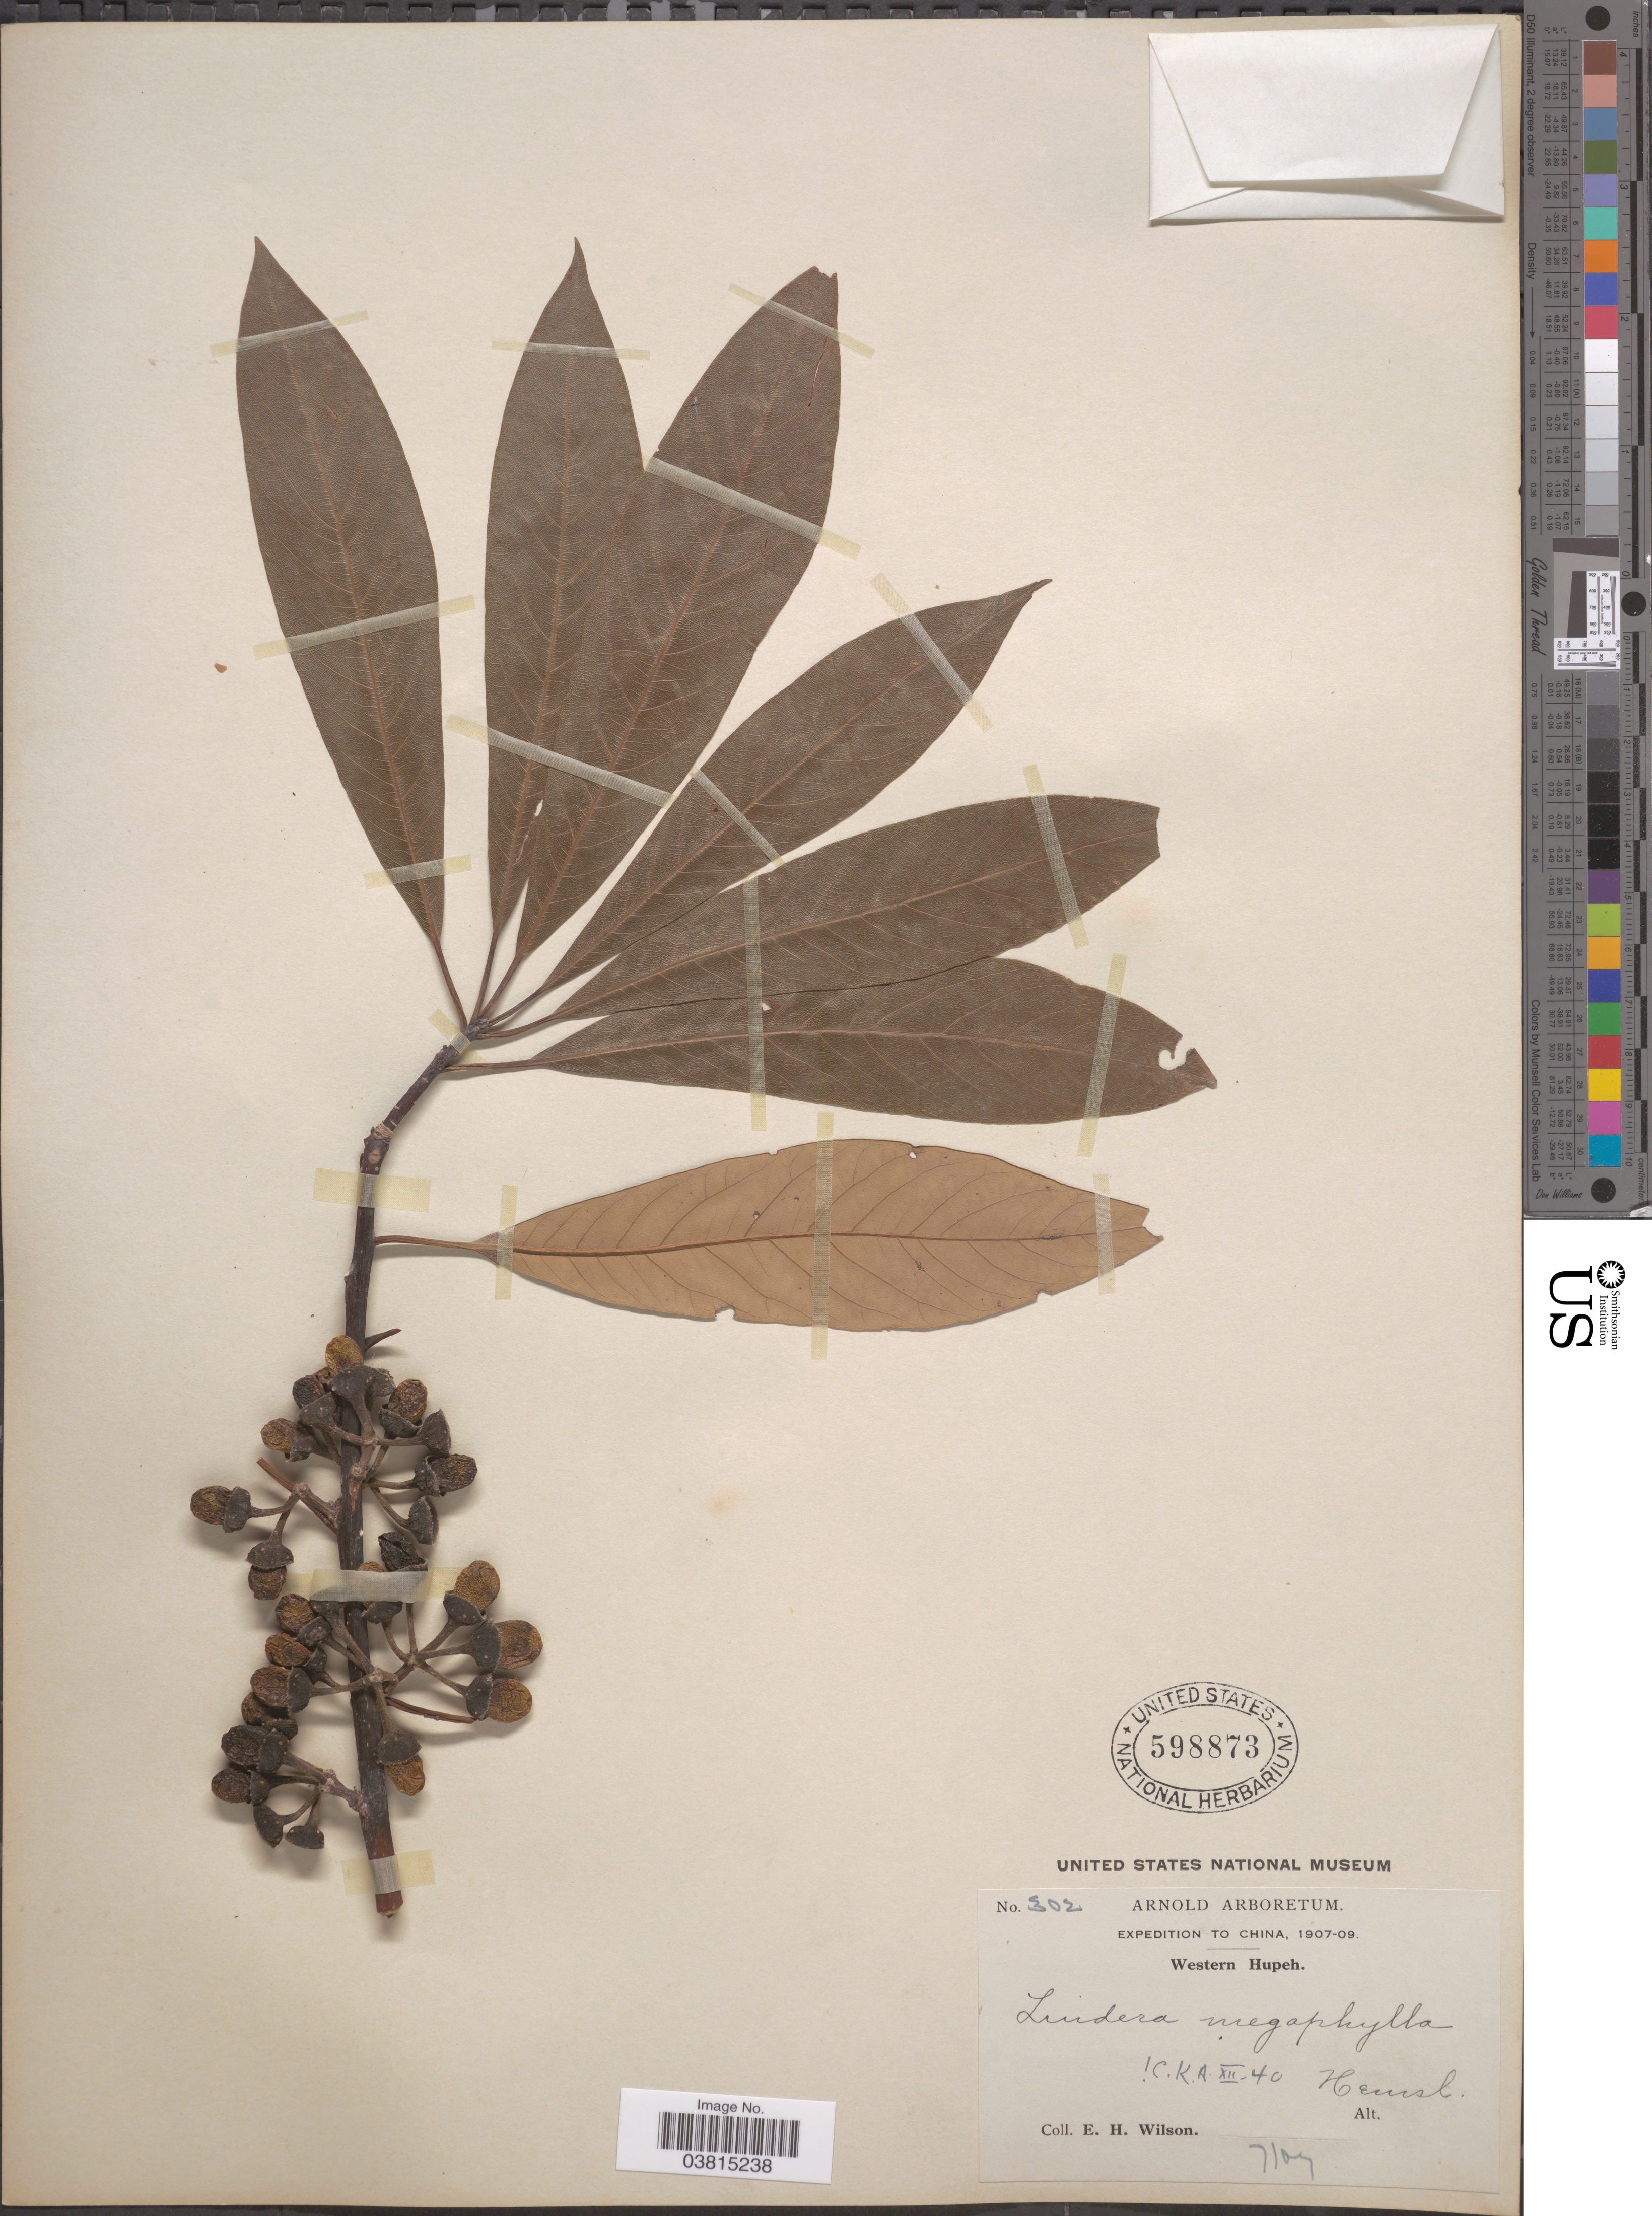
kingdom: Plantae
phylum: Tracheophyta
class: Magnoliopsida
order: Laurales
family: Lauraceae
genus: Lindera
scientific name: Lindera megaphylla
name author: Hemsl.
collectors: E. Wilson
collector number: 302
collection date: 1907-07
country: China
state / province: Hubei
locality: Western Hupeh.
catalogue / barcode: US 598873